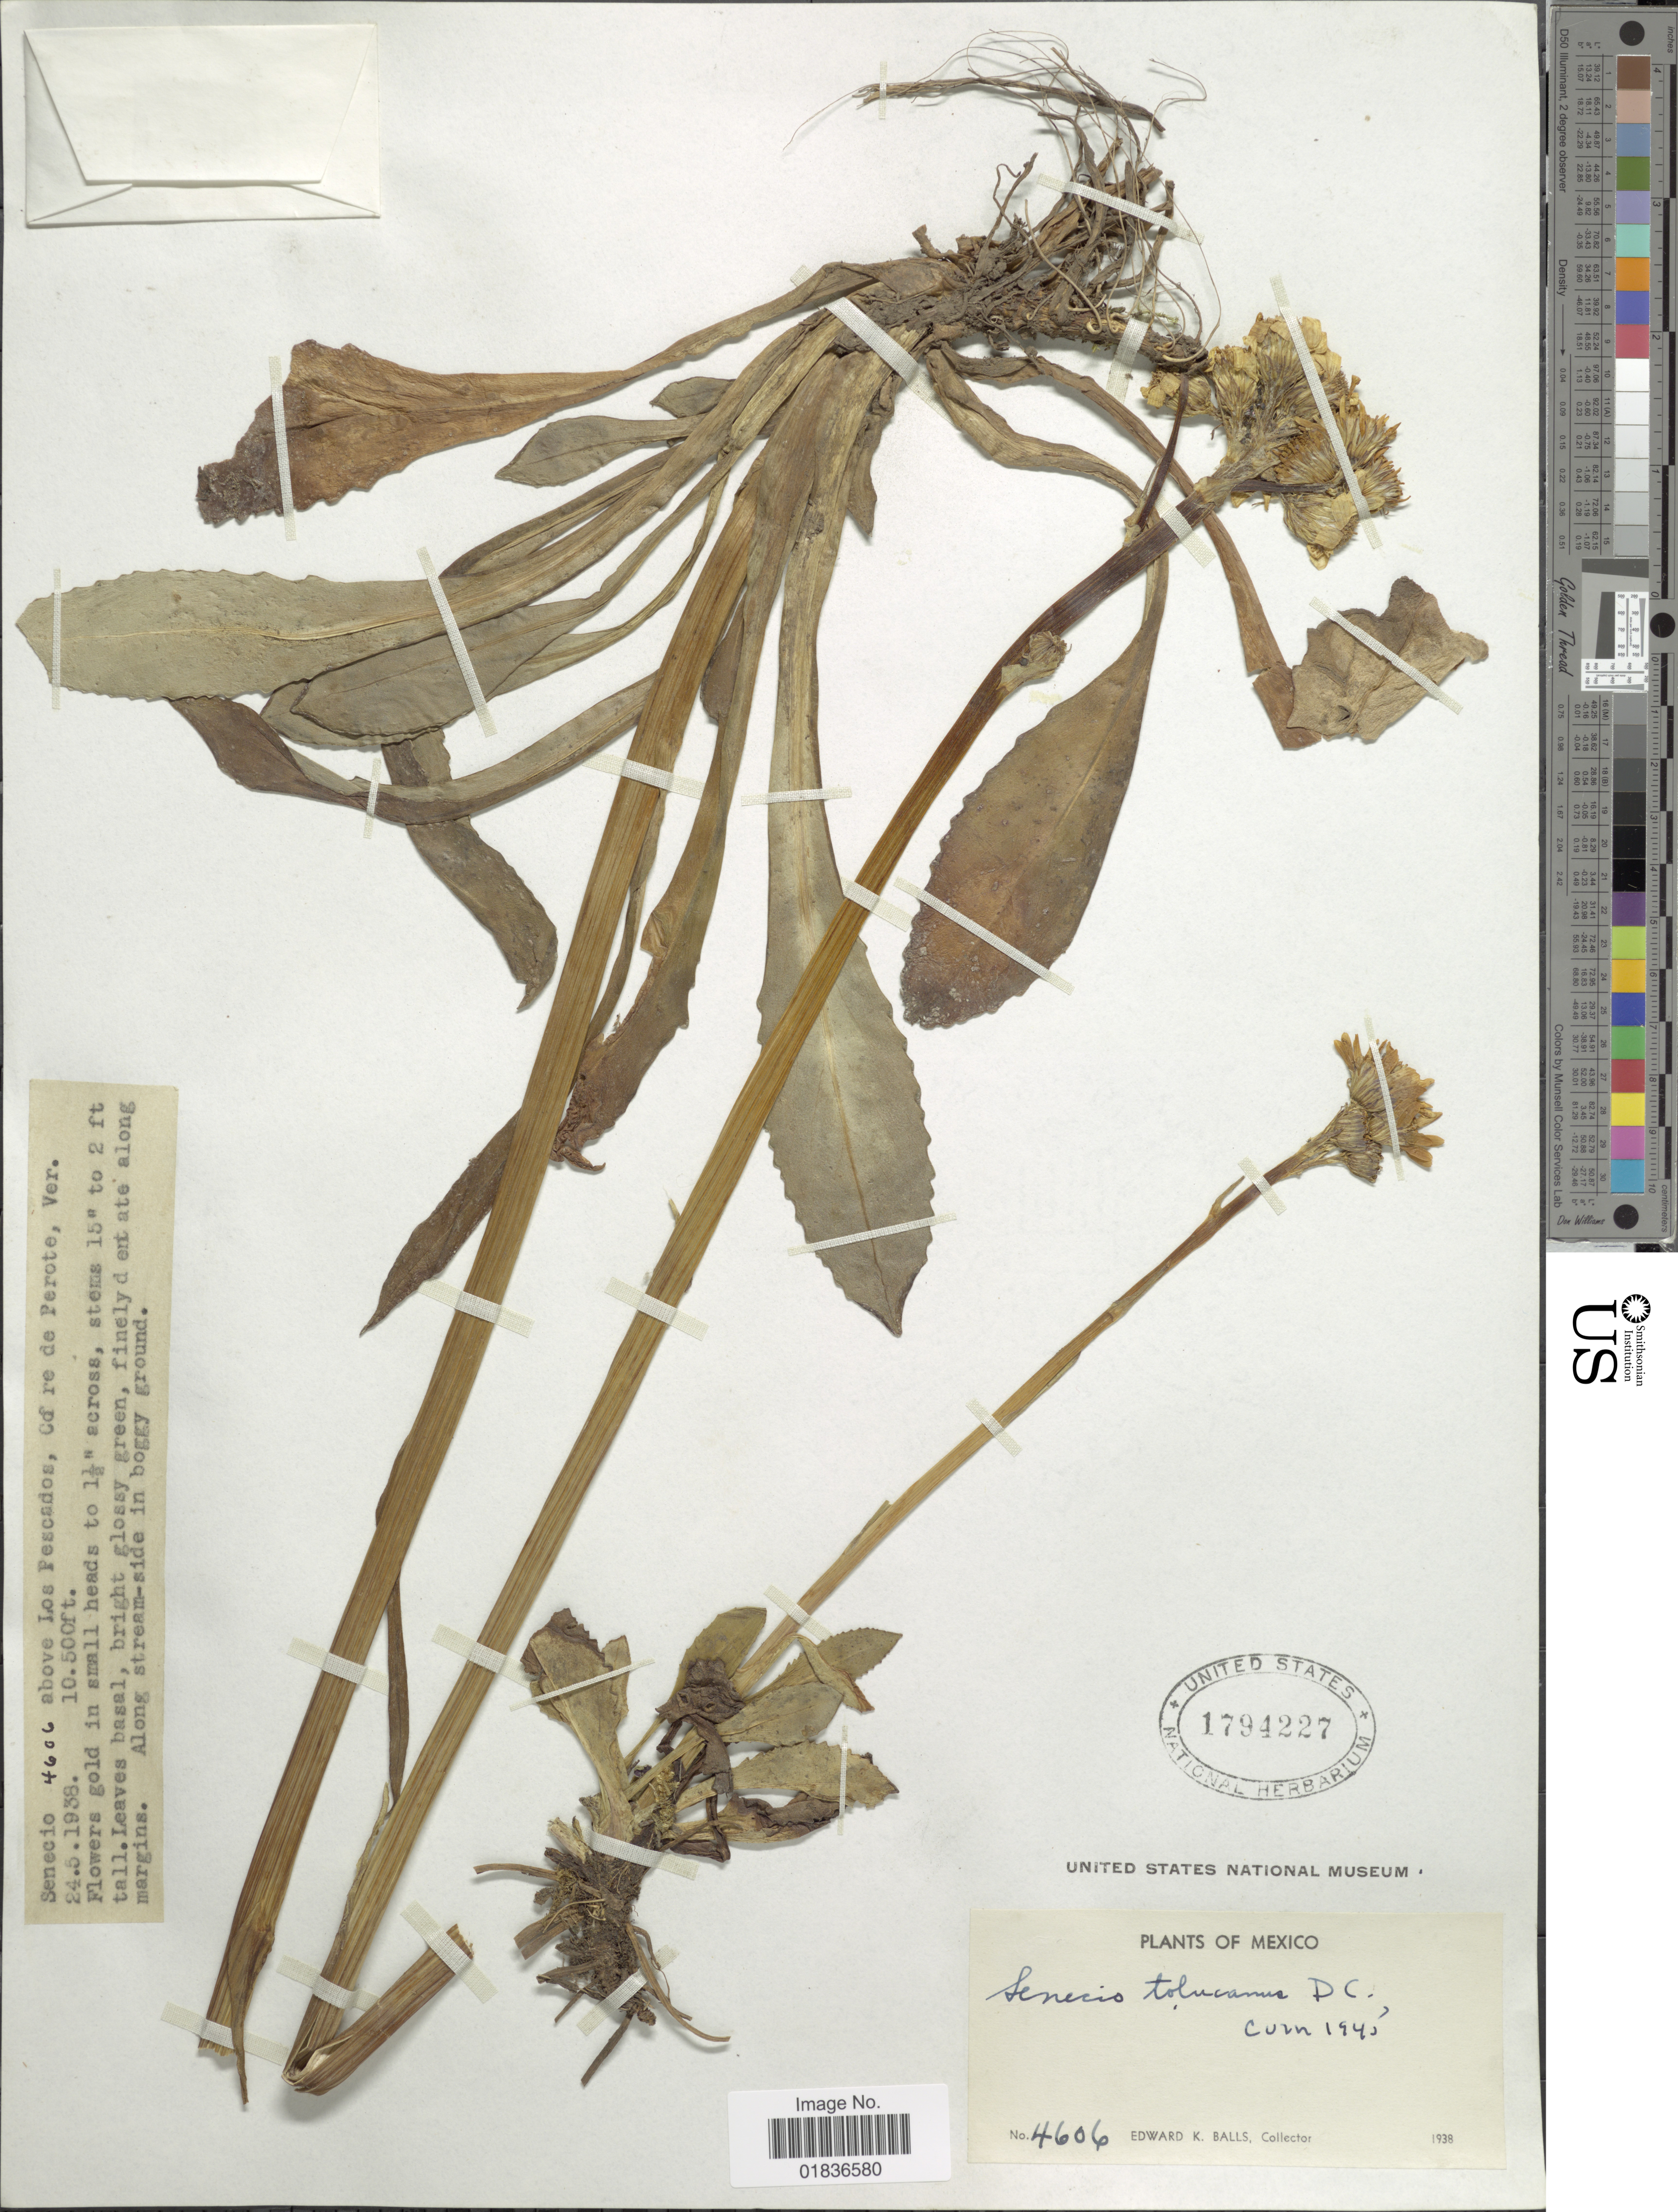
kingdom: Plantae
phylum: Tracheophyta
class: Magnoliopsida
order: Asterales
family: Asteraceae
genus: Senecio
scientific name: Senecio toluccanus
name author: DC.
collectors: E. K. Balls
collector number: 4606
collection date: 1938-05-24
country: Mexico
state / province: Veracruz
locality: Above Los Pescados, Cofre de Perote, along stream-side.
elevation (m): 3200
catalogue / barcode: US 1794227